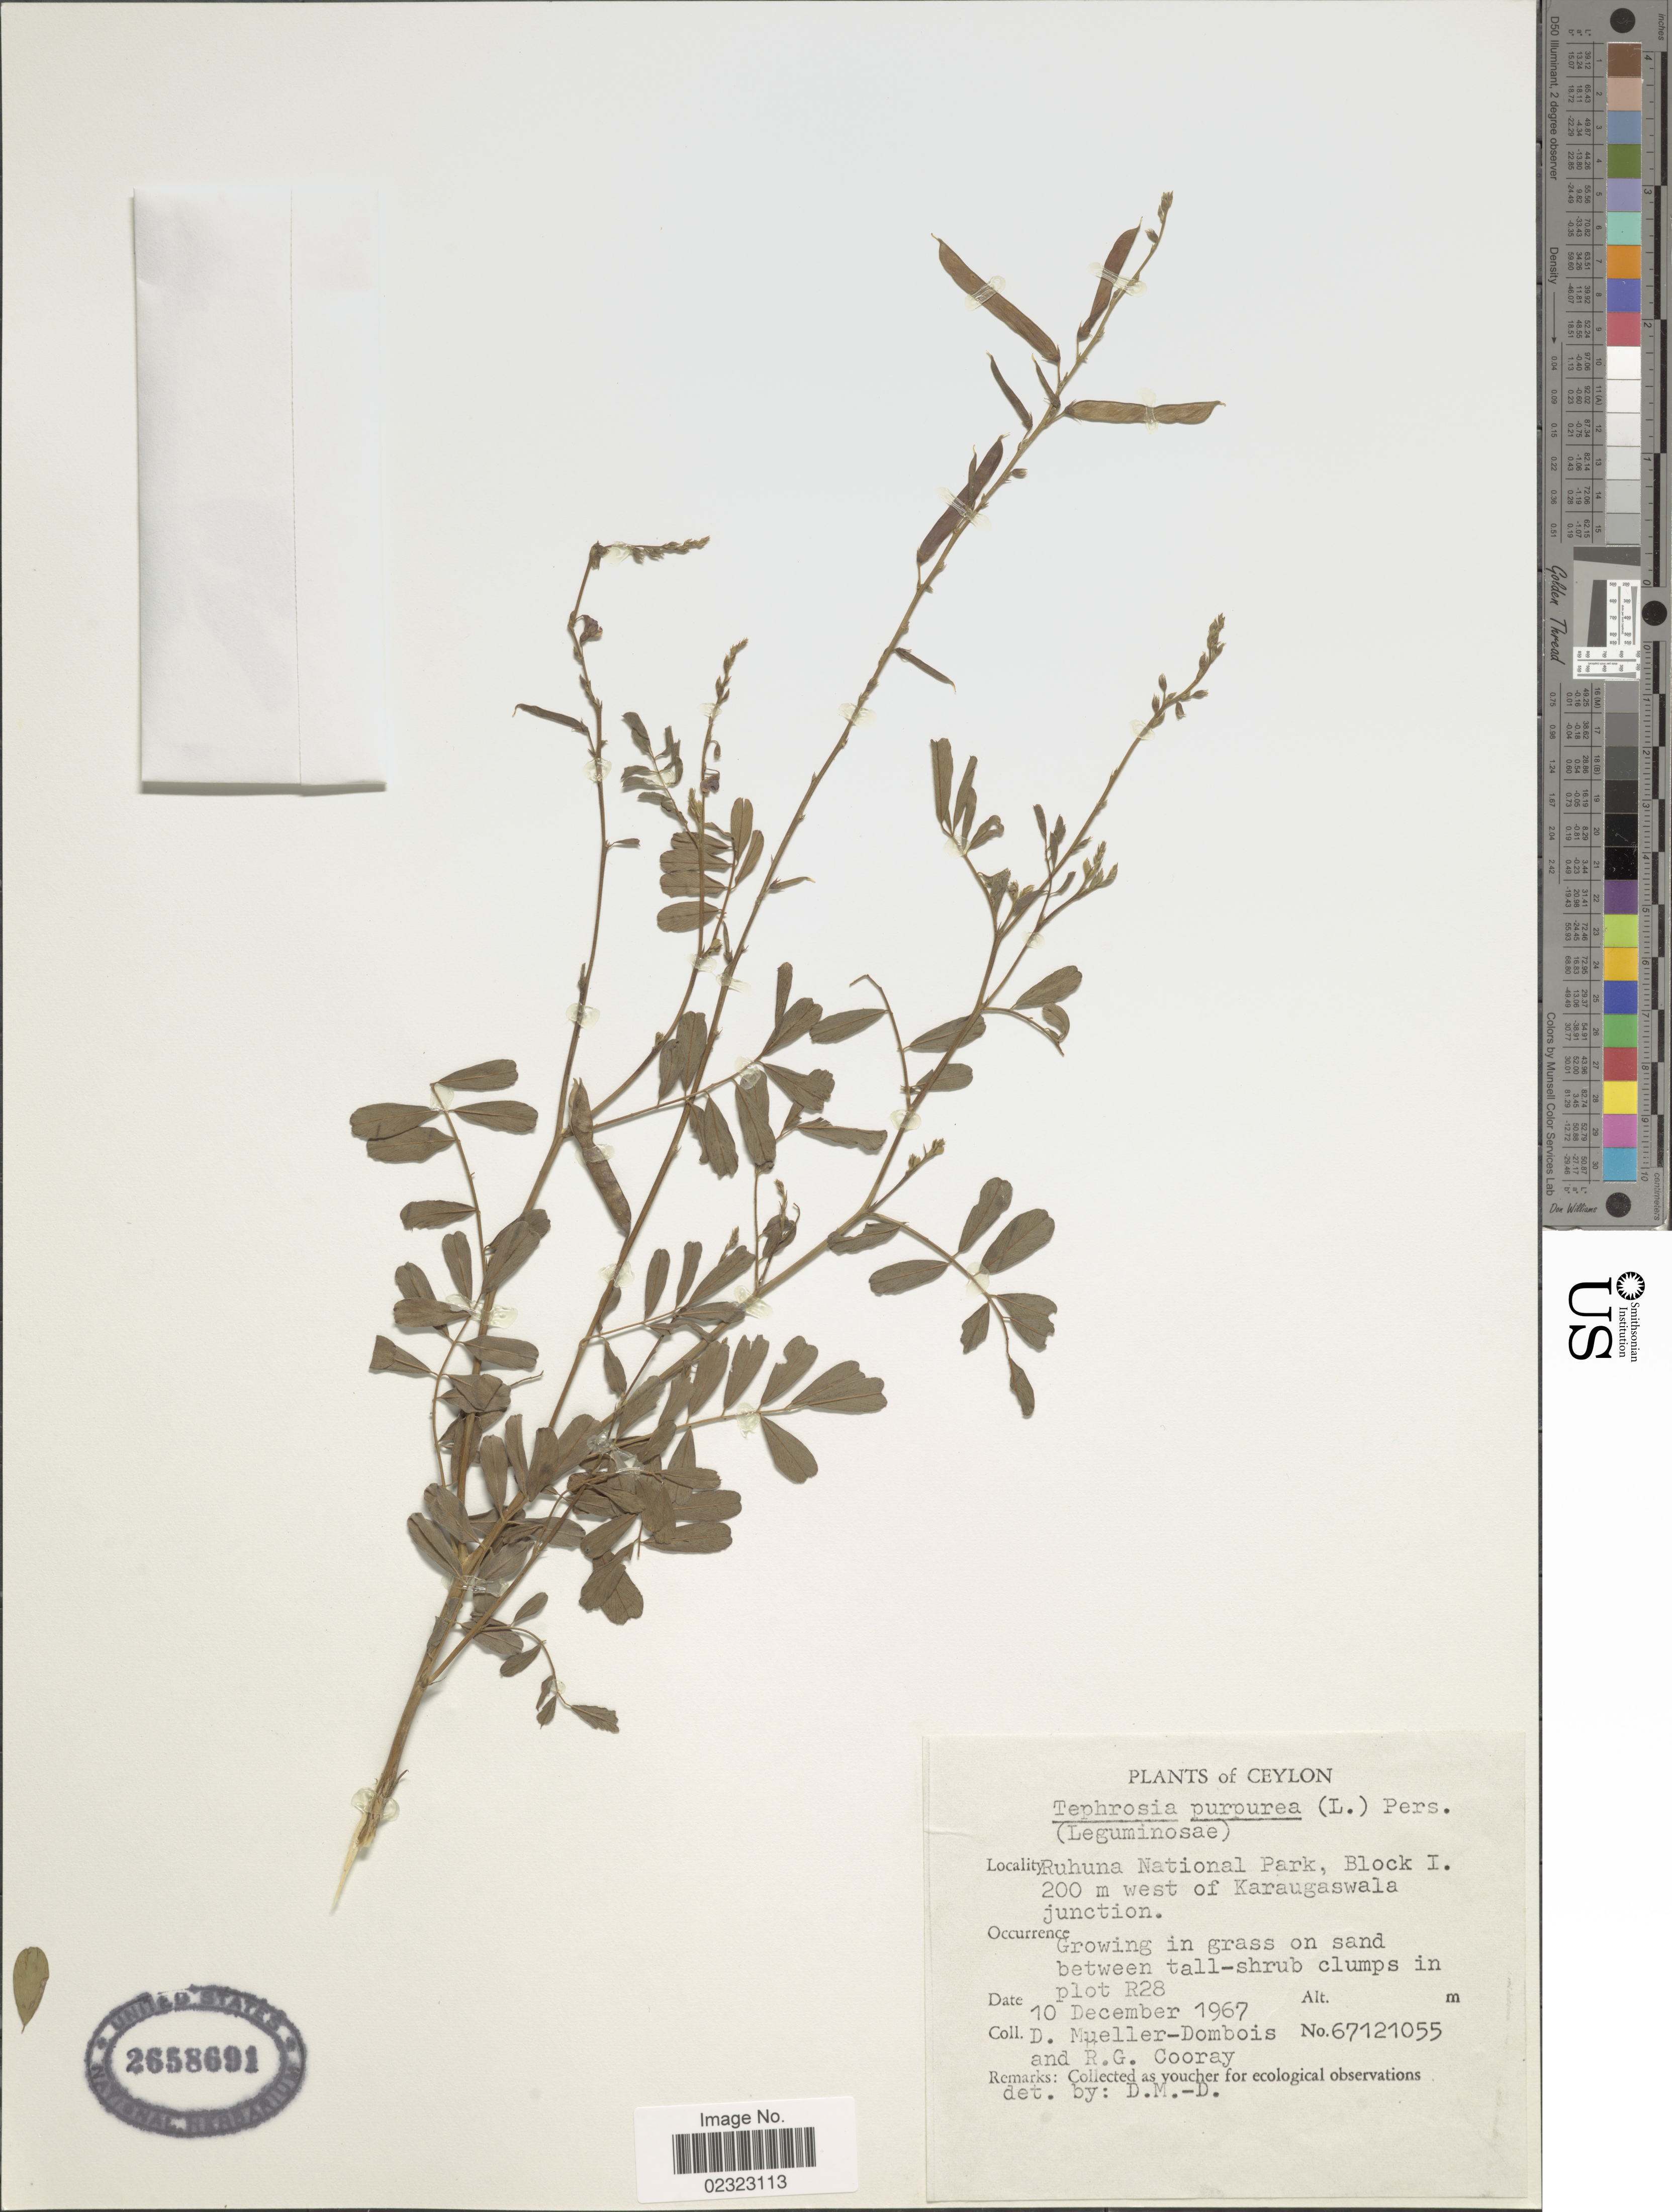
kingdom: Plantae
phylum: Tracheophyta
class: Magnoliopsida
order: Fabales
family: Fabaceae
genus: Tephrosia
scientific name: Tephrosia purpurea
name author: (L.) Pers.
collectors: D. Mueller-Dombois & R. Cooray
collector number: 67121055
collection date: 1967-12-10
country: Sri Lanka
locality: Ceylon. Ruhuna National Park, Block I. 200 m west of Karaugaswala junction. in plot R28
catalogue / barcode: US 2658691